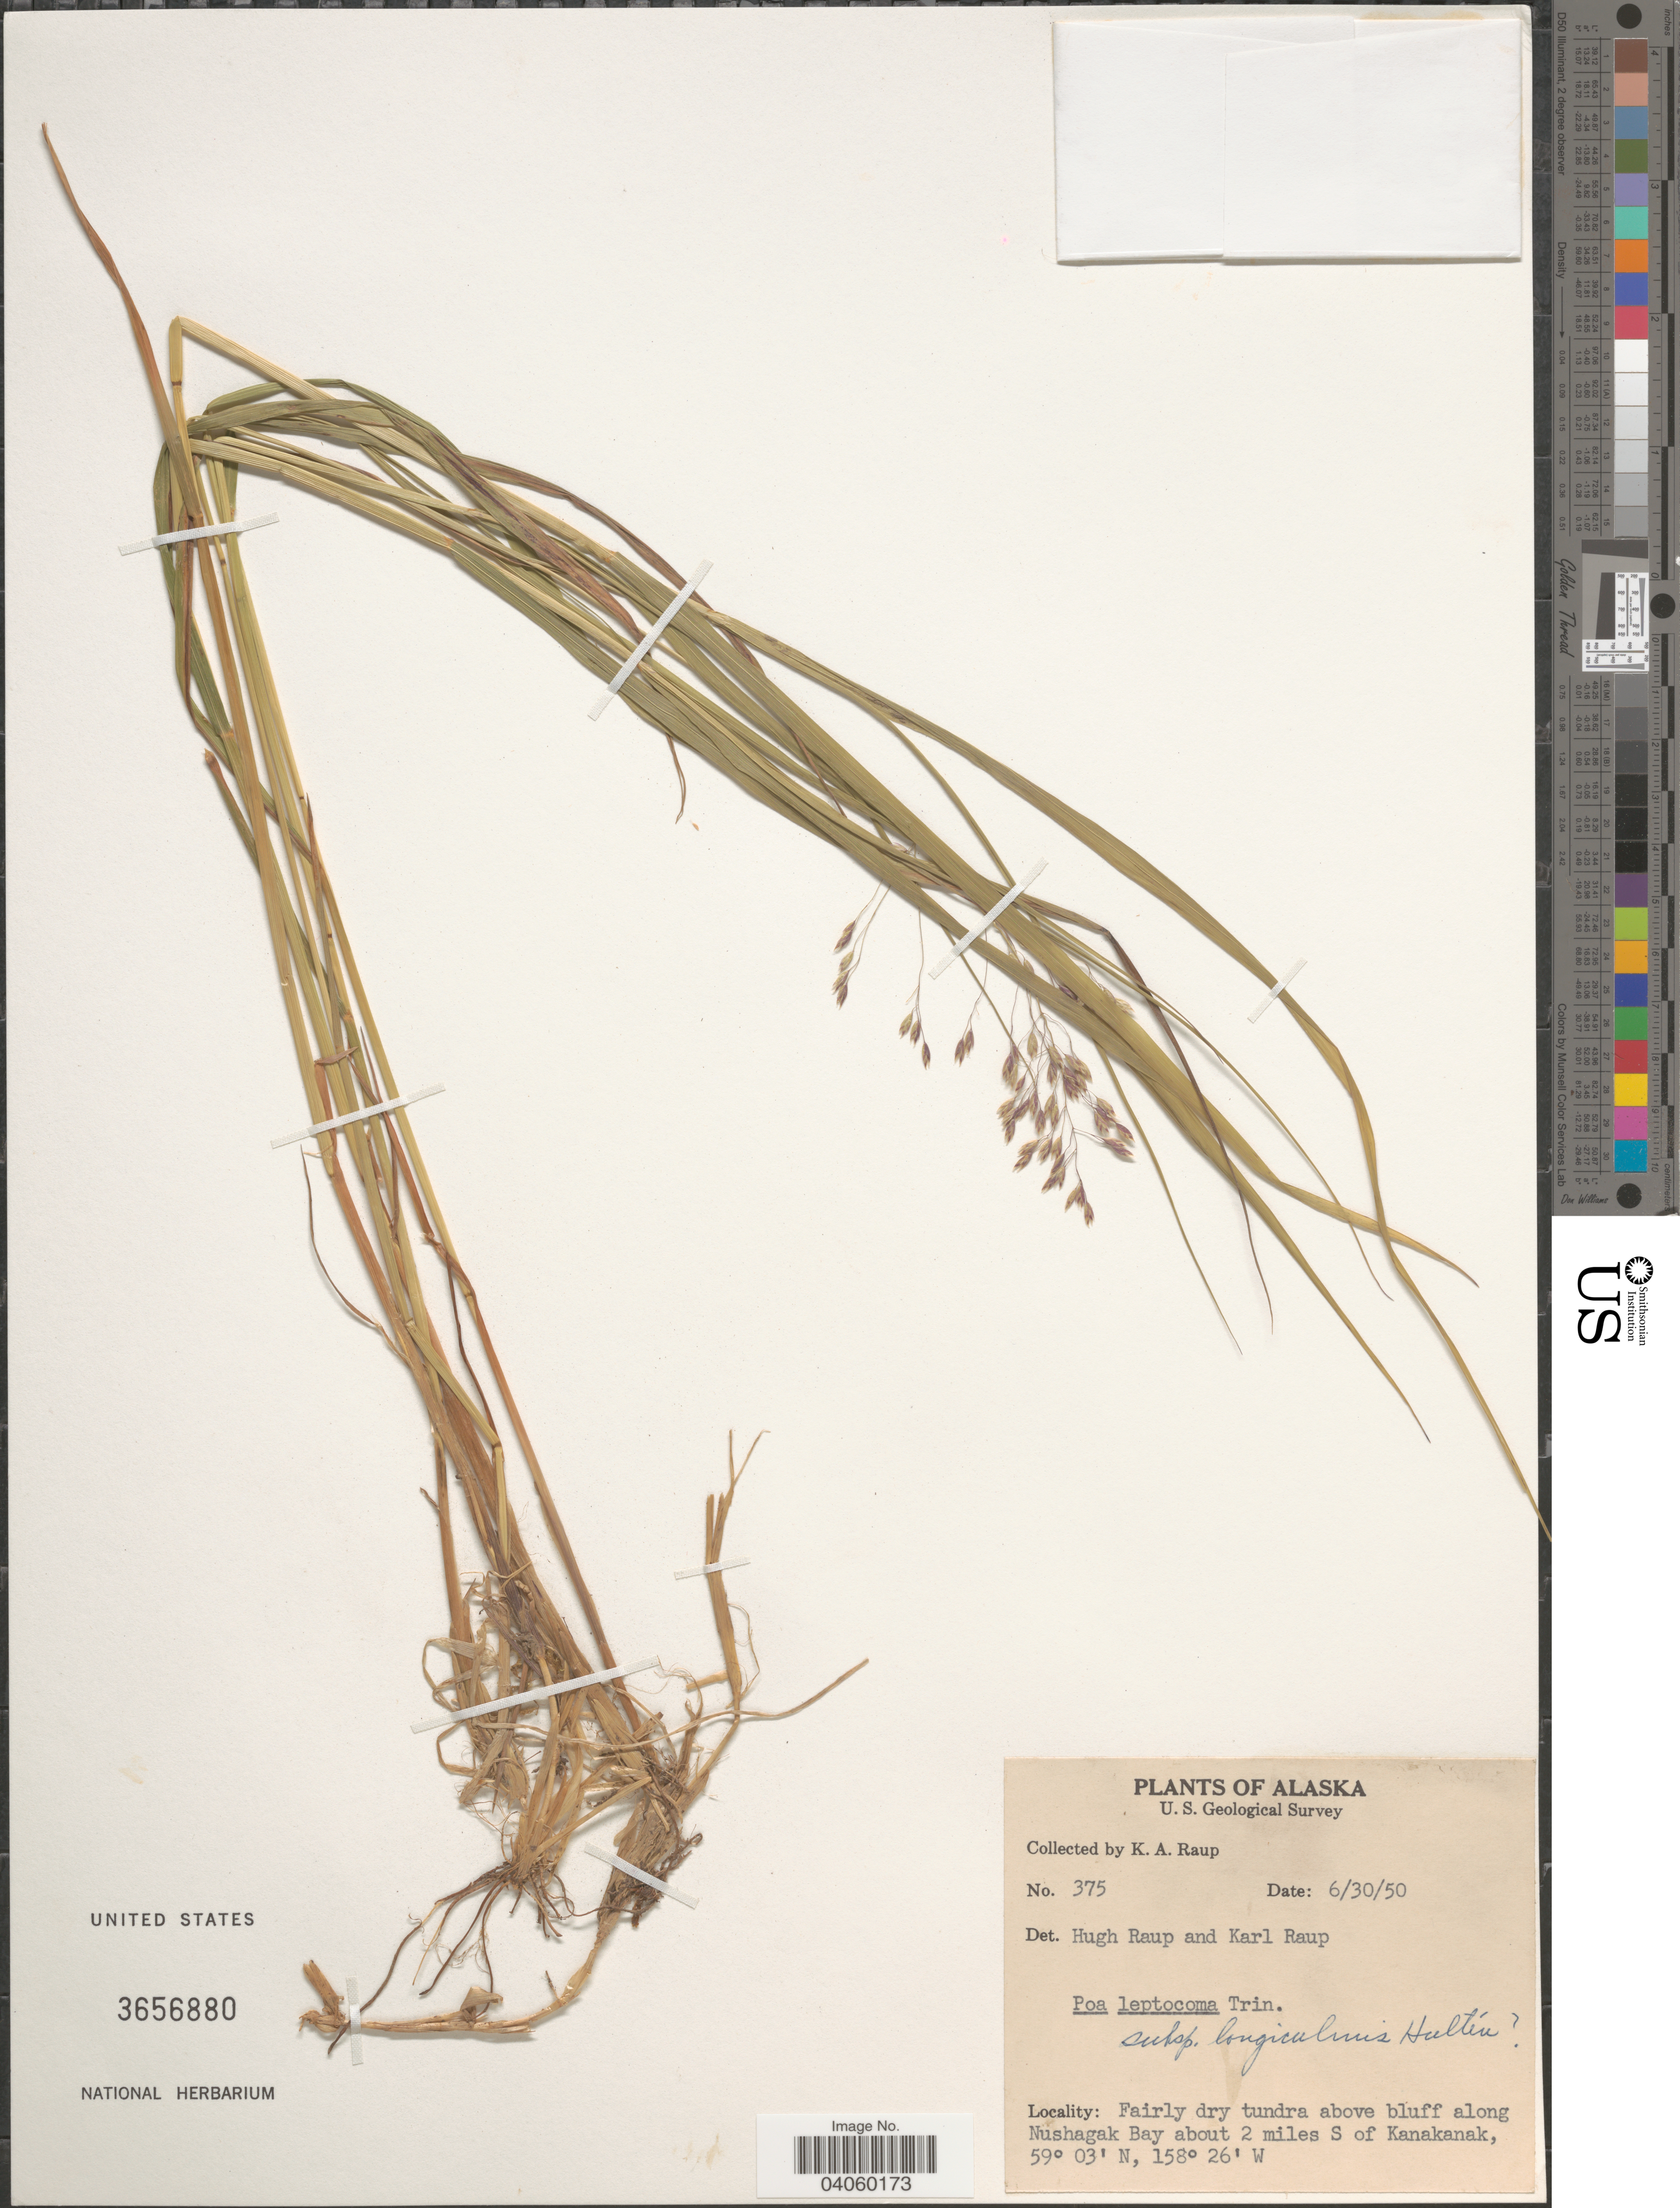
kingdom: Plantae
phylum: Tracheophyta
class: Liliopsida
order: Poales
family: Poaceae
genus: Poa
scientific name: Poa leptocoma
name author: Trin.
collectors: K. Raup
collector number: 375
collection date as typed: Transcribed d/m/y: 30/6/50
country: United States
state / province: Alaska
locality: Above bluff along Nushagak Bay about 2 miles S of Kanakanak.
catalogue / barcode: US 3656880